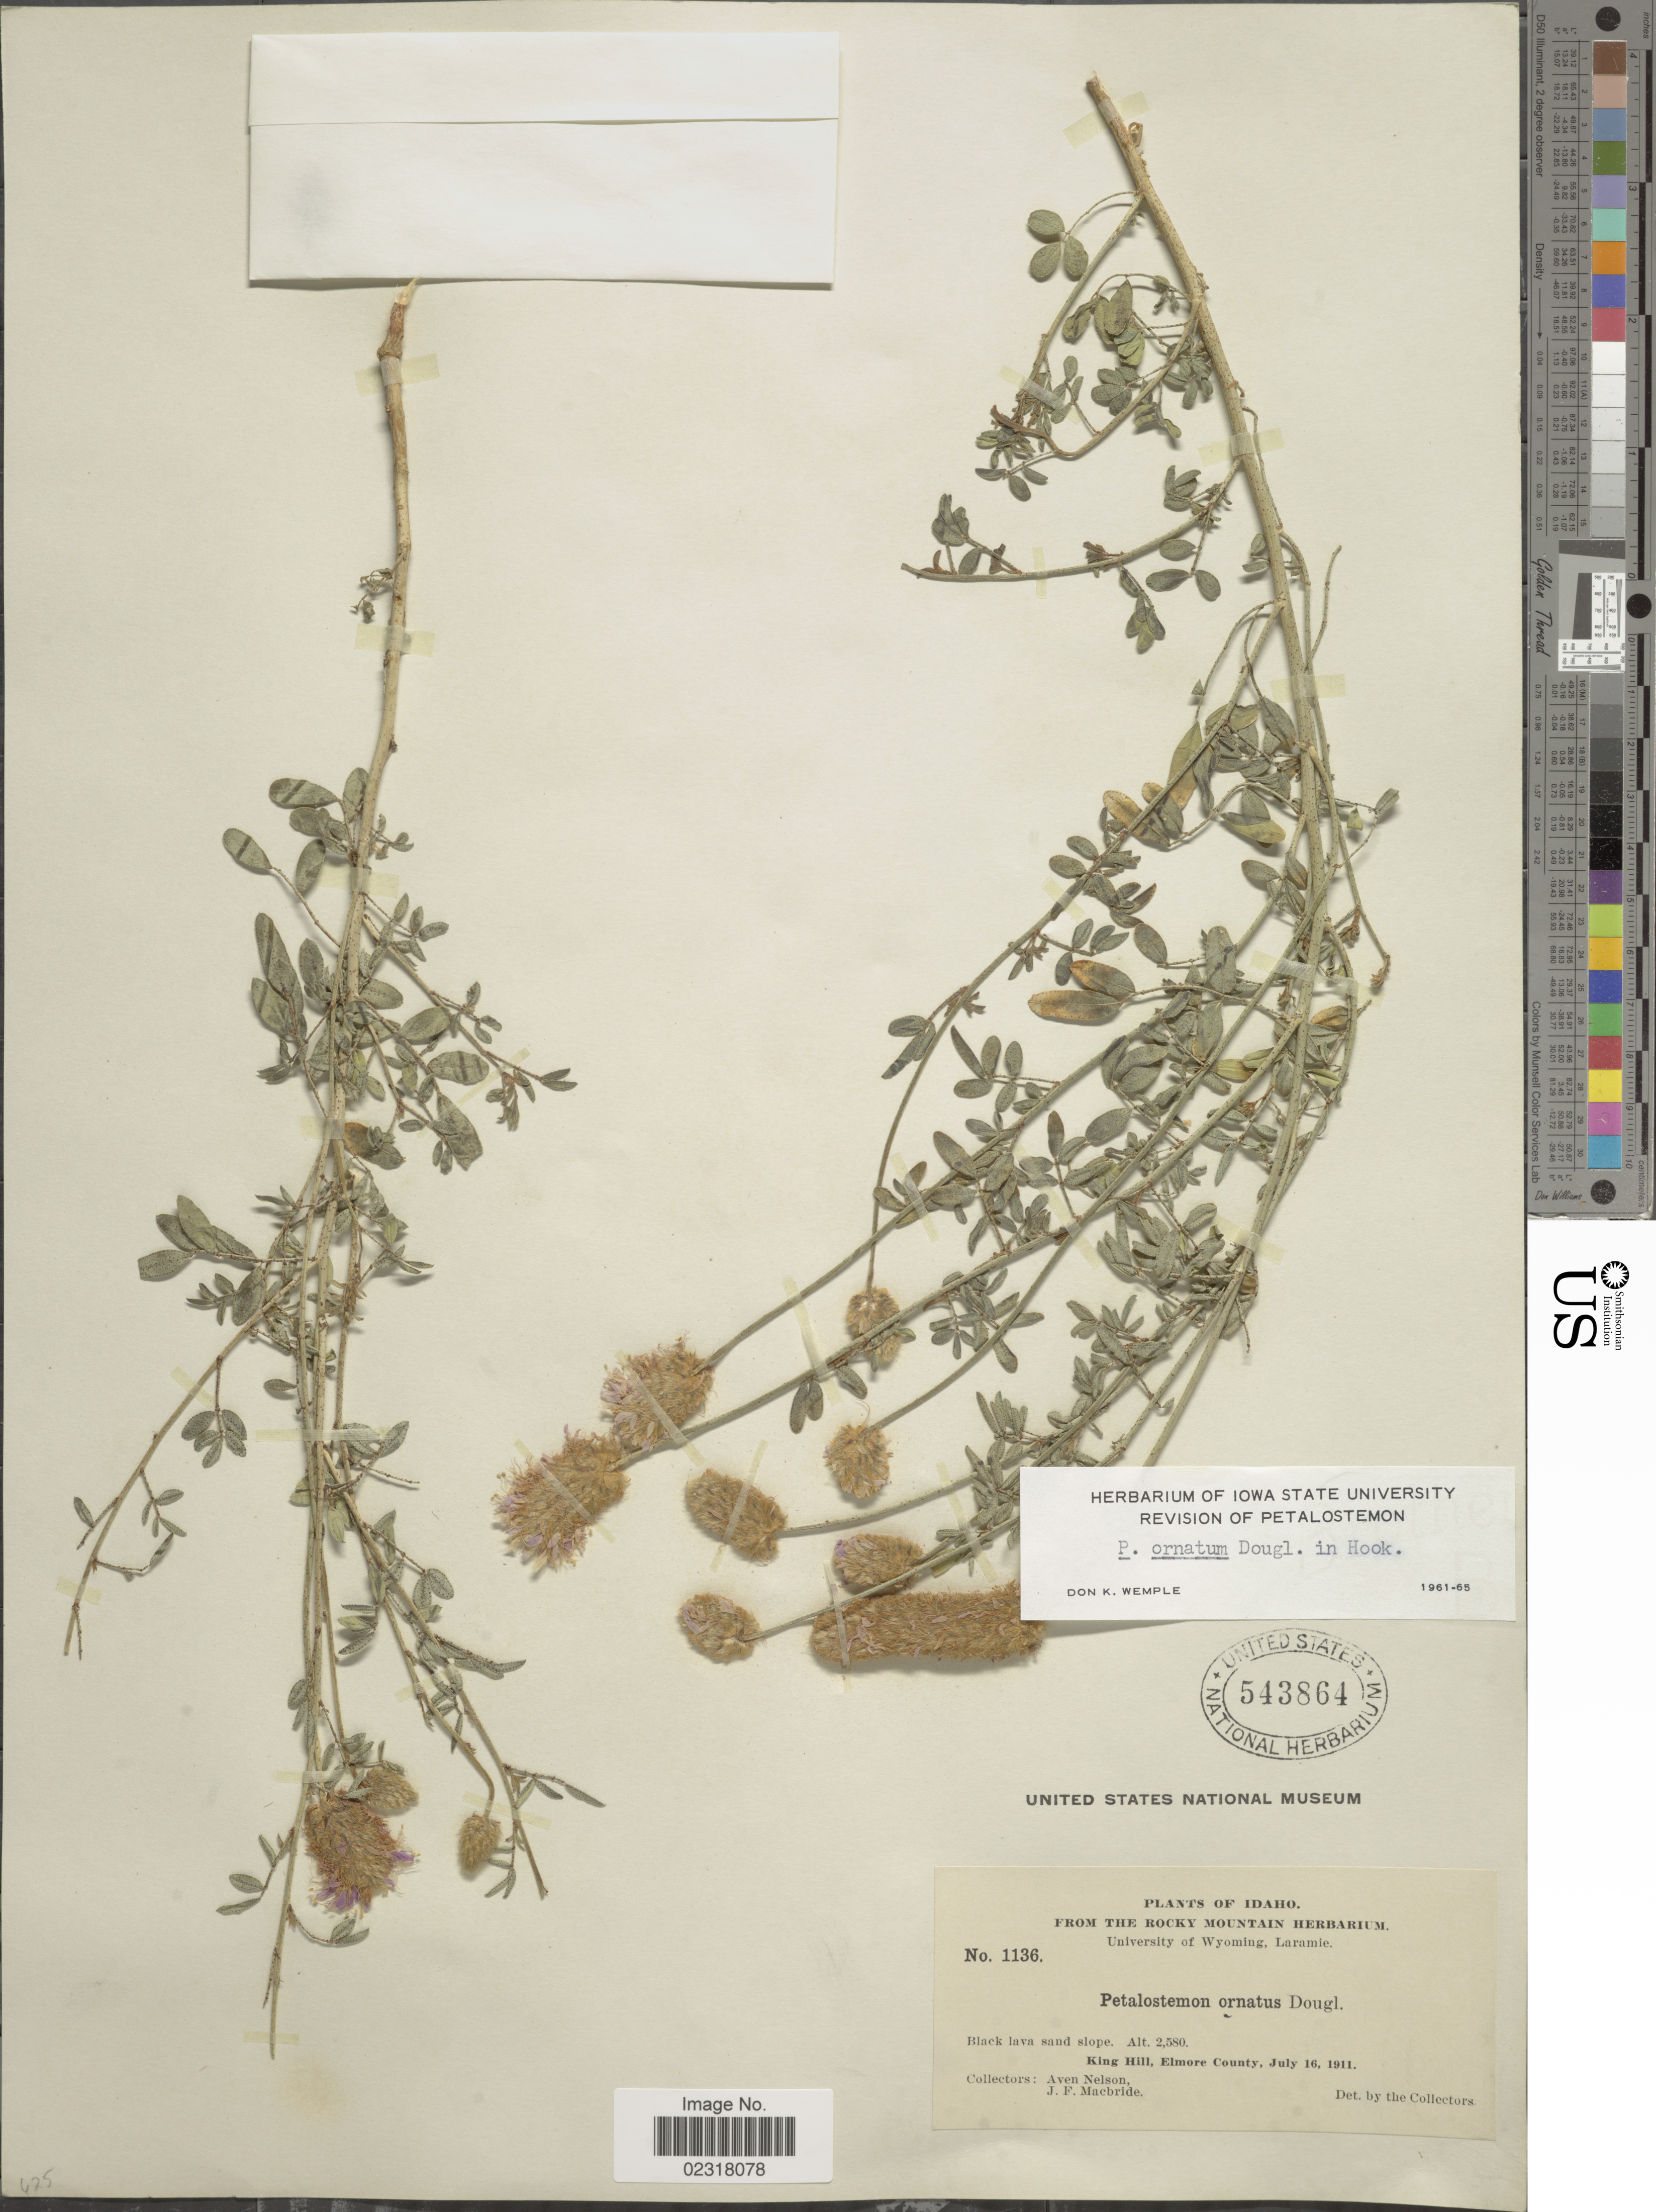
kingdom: Plantae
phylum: Tracheophyta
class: Magnoliopsida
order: Fabales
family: Fabaceae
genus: Dalea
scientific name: Dalea ornata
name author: (Hook.) Eaton & Wright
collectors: A. Nelson & J. F. Macbride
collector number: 1136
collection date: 1911-07-16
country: United States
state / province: Idaho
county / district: Elmore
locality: Black lava sand slope, King Hill.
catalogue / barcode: US 543864